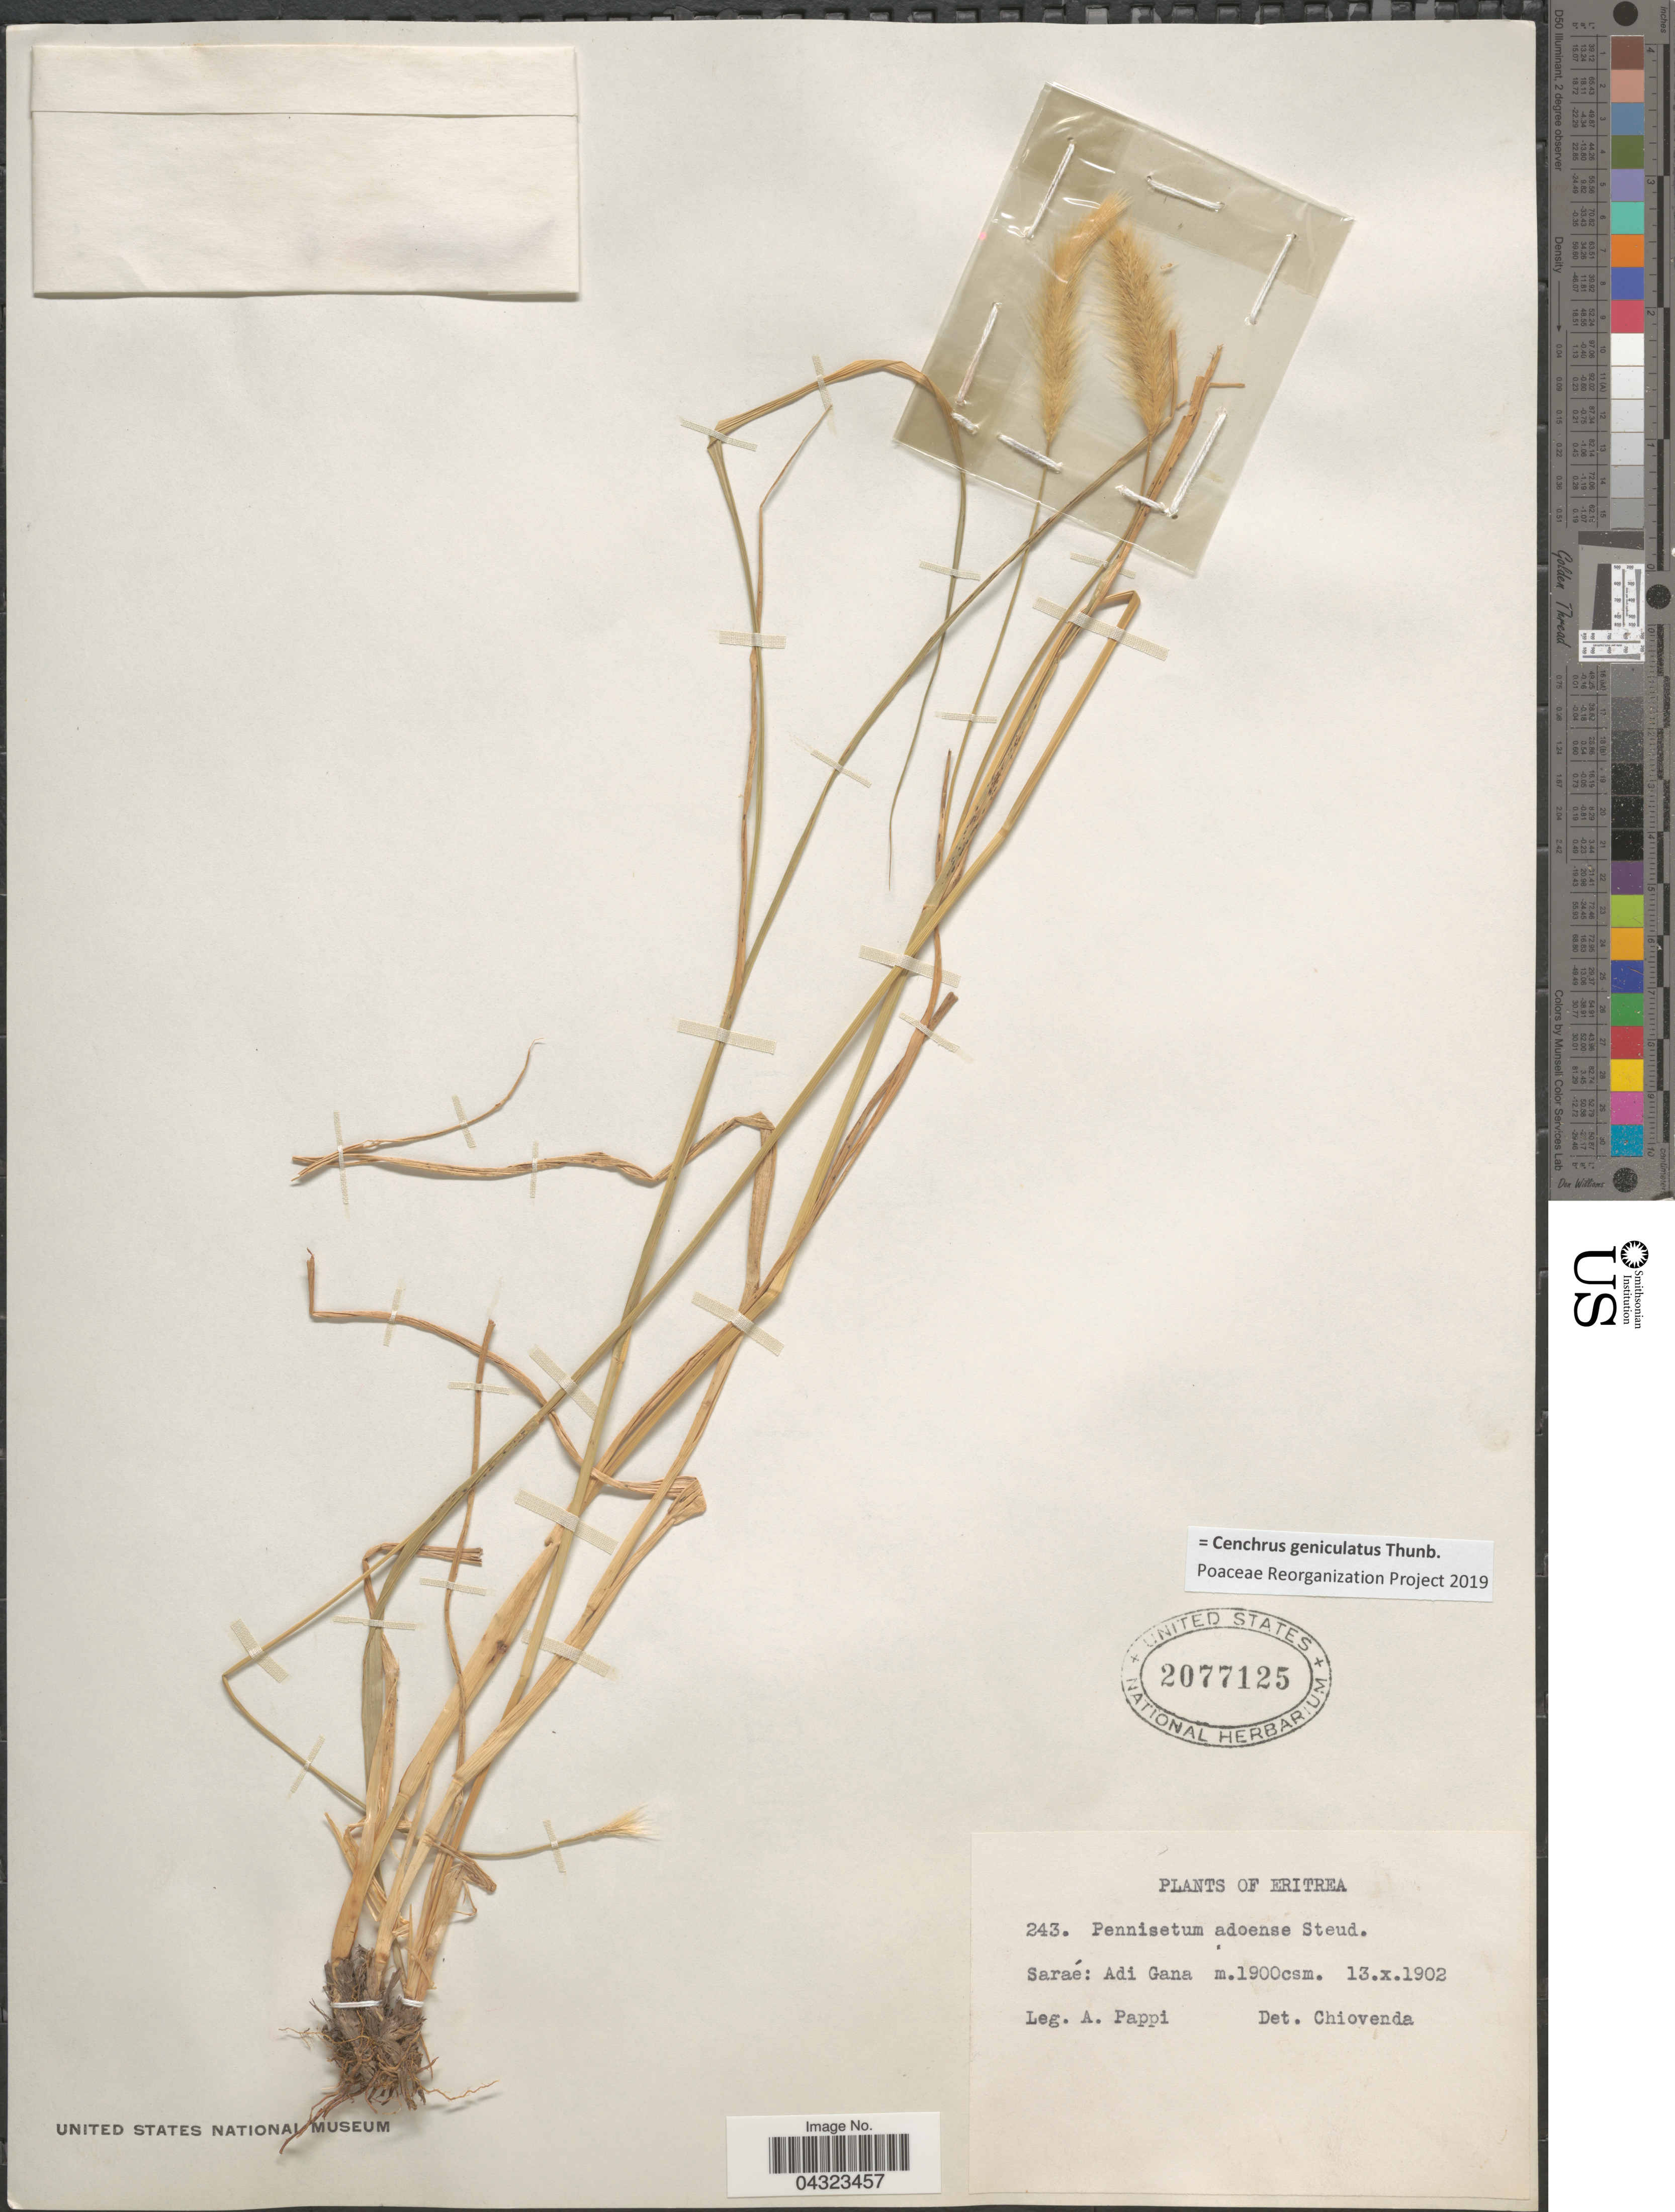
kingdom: Plantae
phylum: Tracheophyta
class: Liliopsida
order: Poales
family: Poaceae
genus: Cenchrus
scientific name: Cenchrus geniculatus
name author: Thunb.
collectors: A. Pappi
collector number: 243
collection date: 1902-10-13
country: Eritrea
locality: Saraé: Adi Gana.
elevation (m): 1900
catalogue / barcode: US 2077125